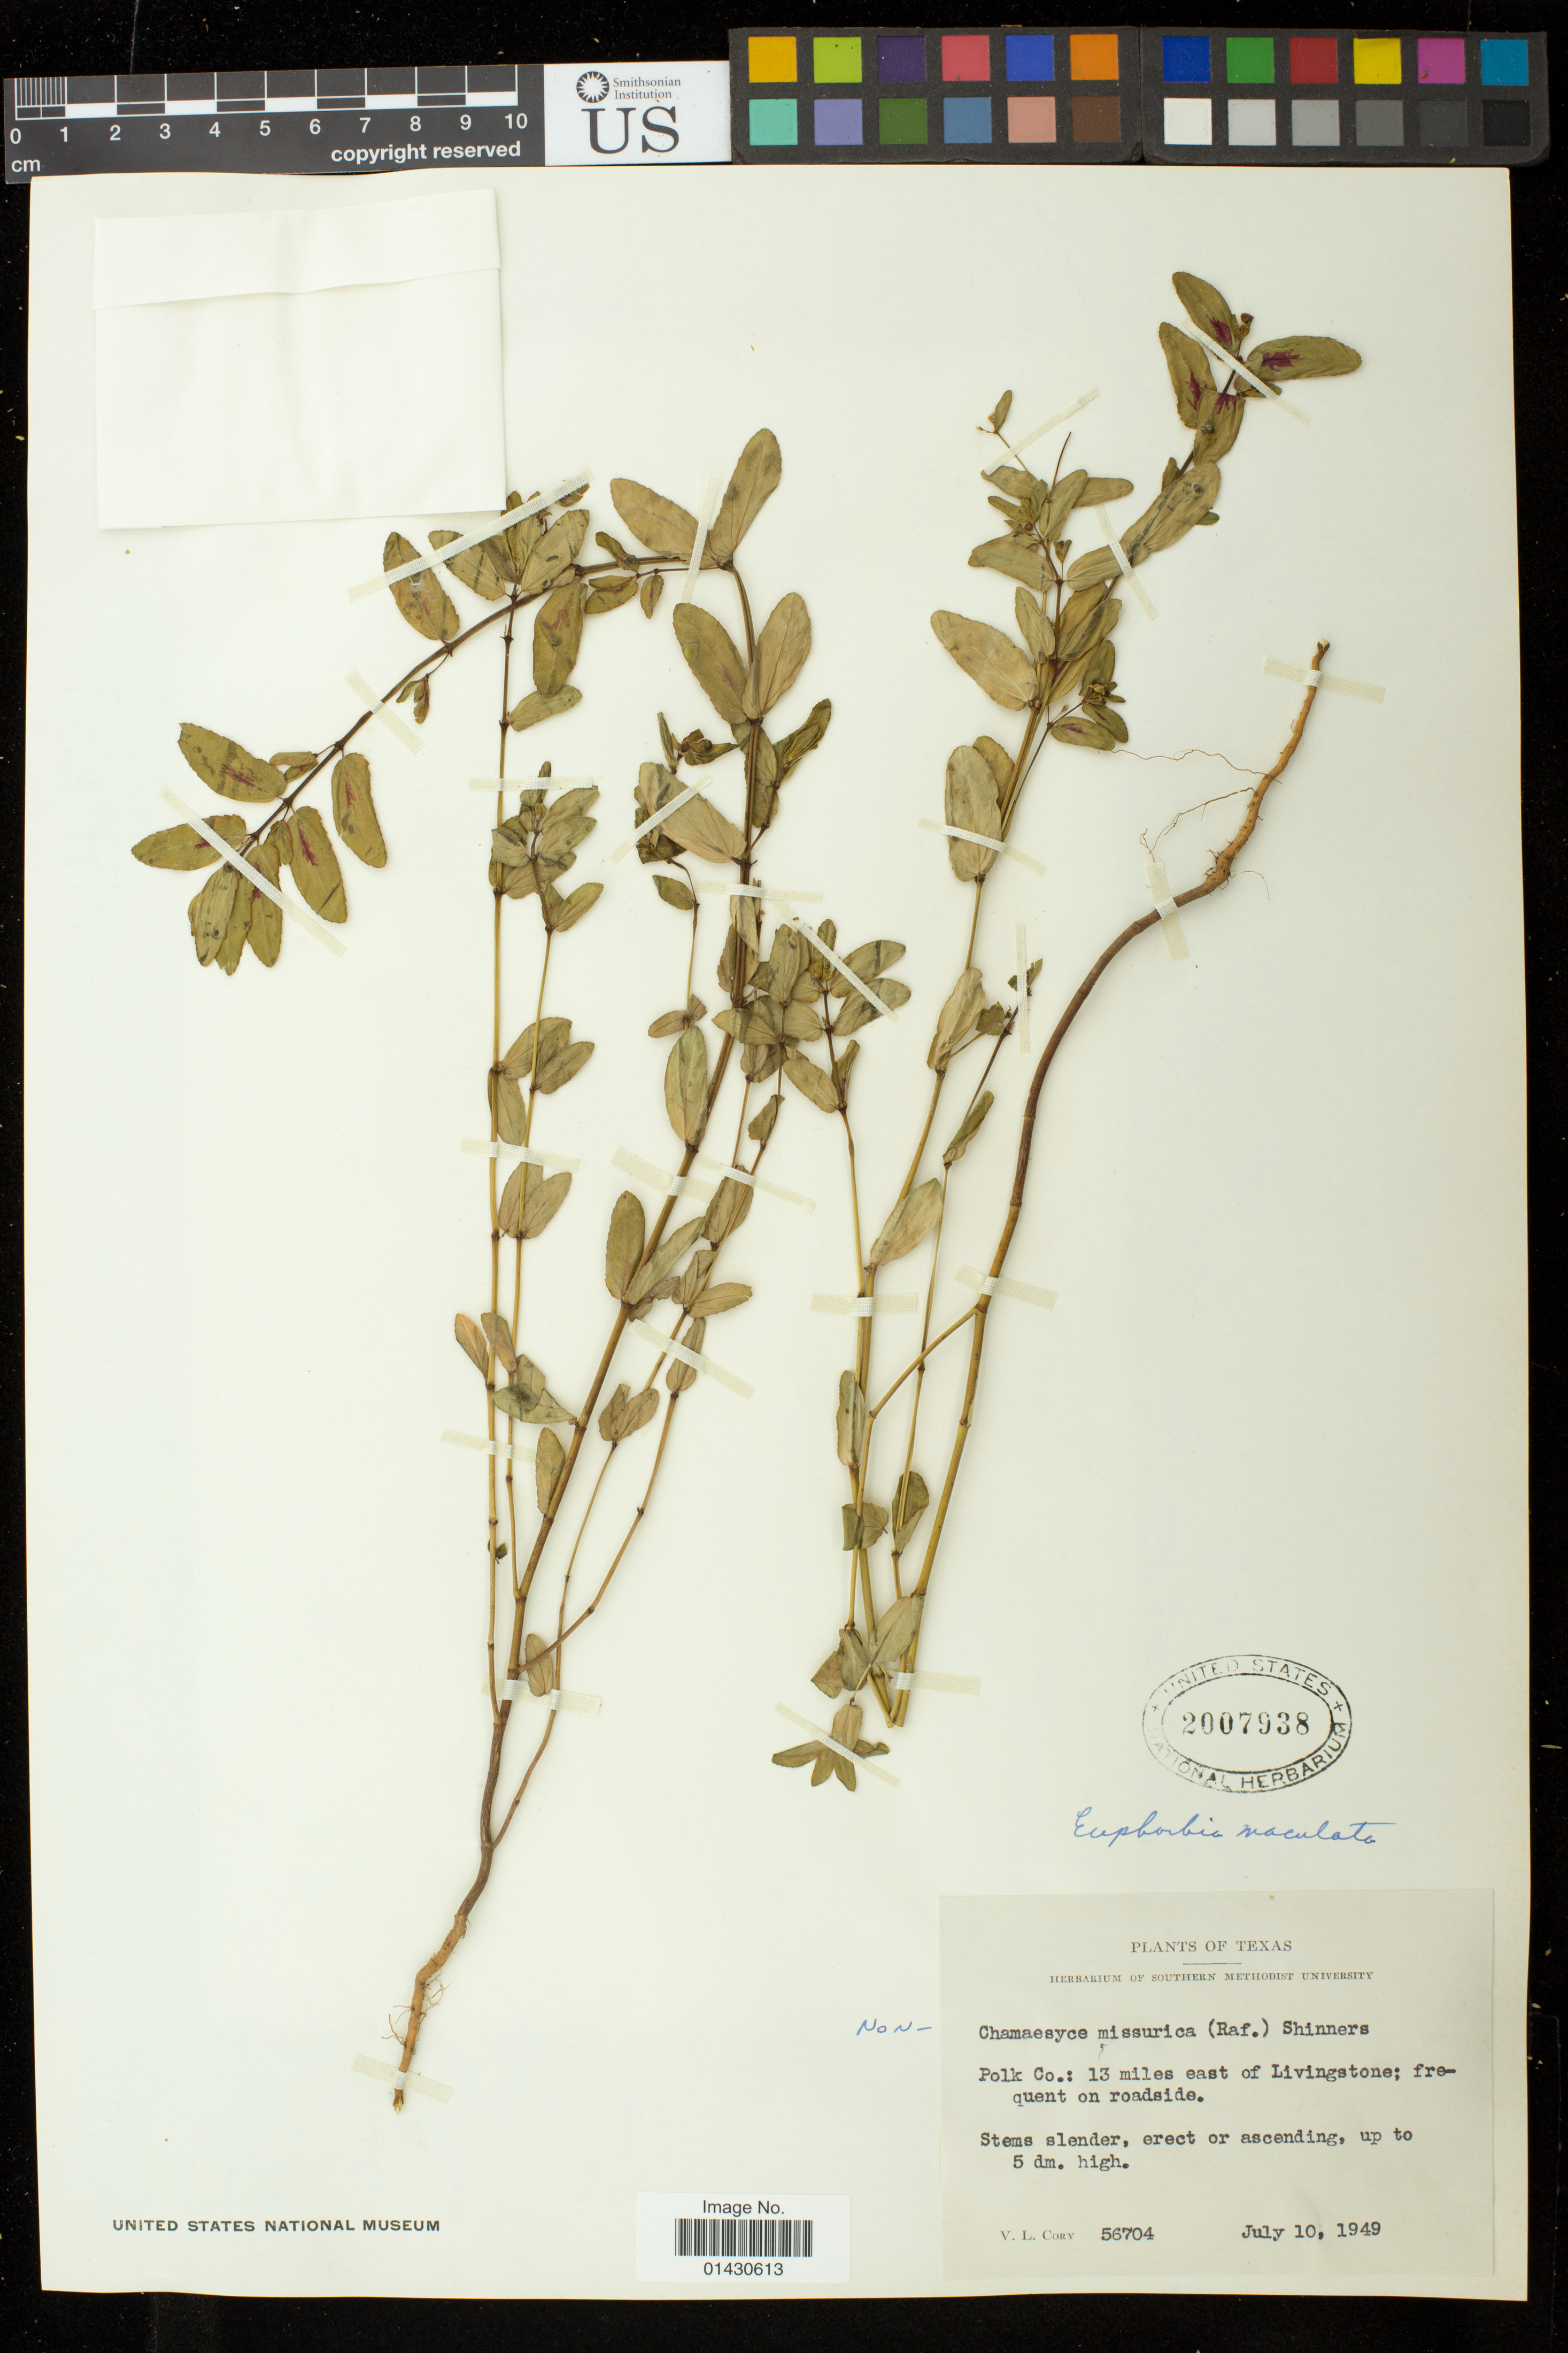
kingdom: Plantae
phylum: Tracheophyta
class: Magnoliopsida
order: Malpighiales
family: Euphorbiaceae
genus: Euphorbia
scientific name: Euphorbia maculata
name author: L.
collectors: V. Cory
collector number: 56704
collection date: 1949-07-10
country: United States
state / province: Texas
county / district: Polk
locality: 13 miles east of Livingstone [Livingston]; frequent on roadside.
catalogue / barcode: US 2007938